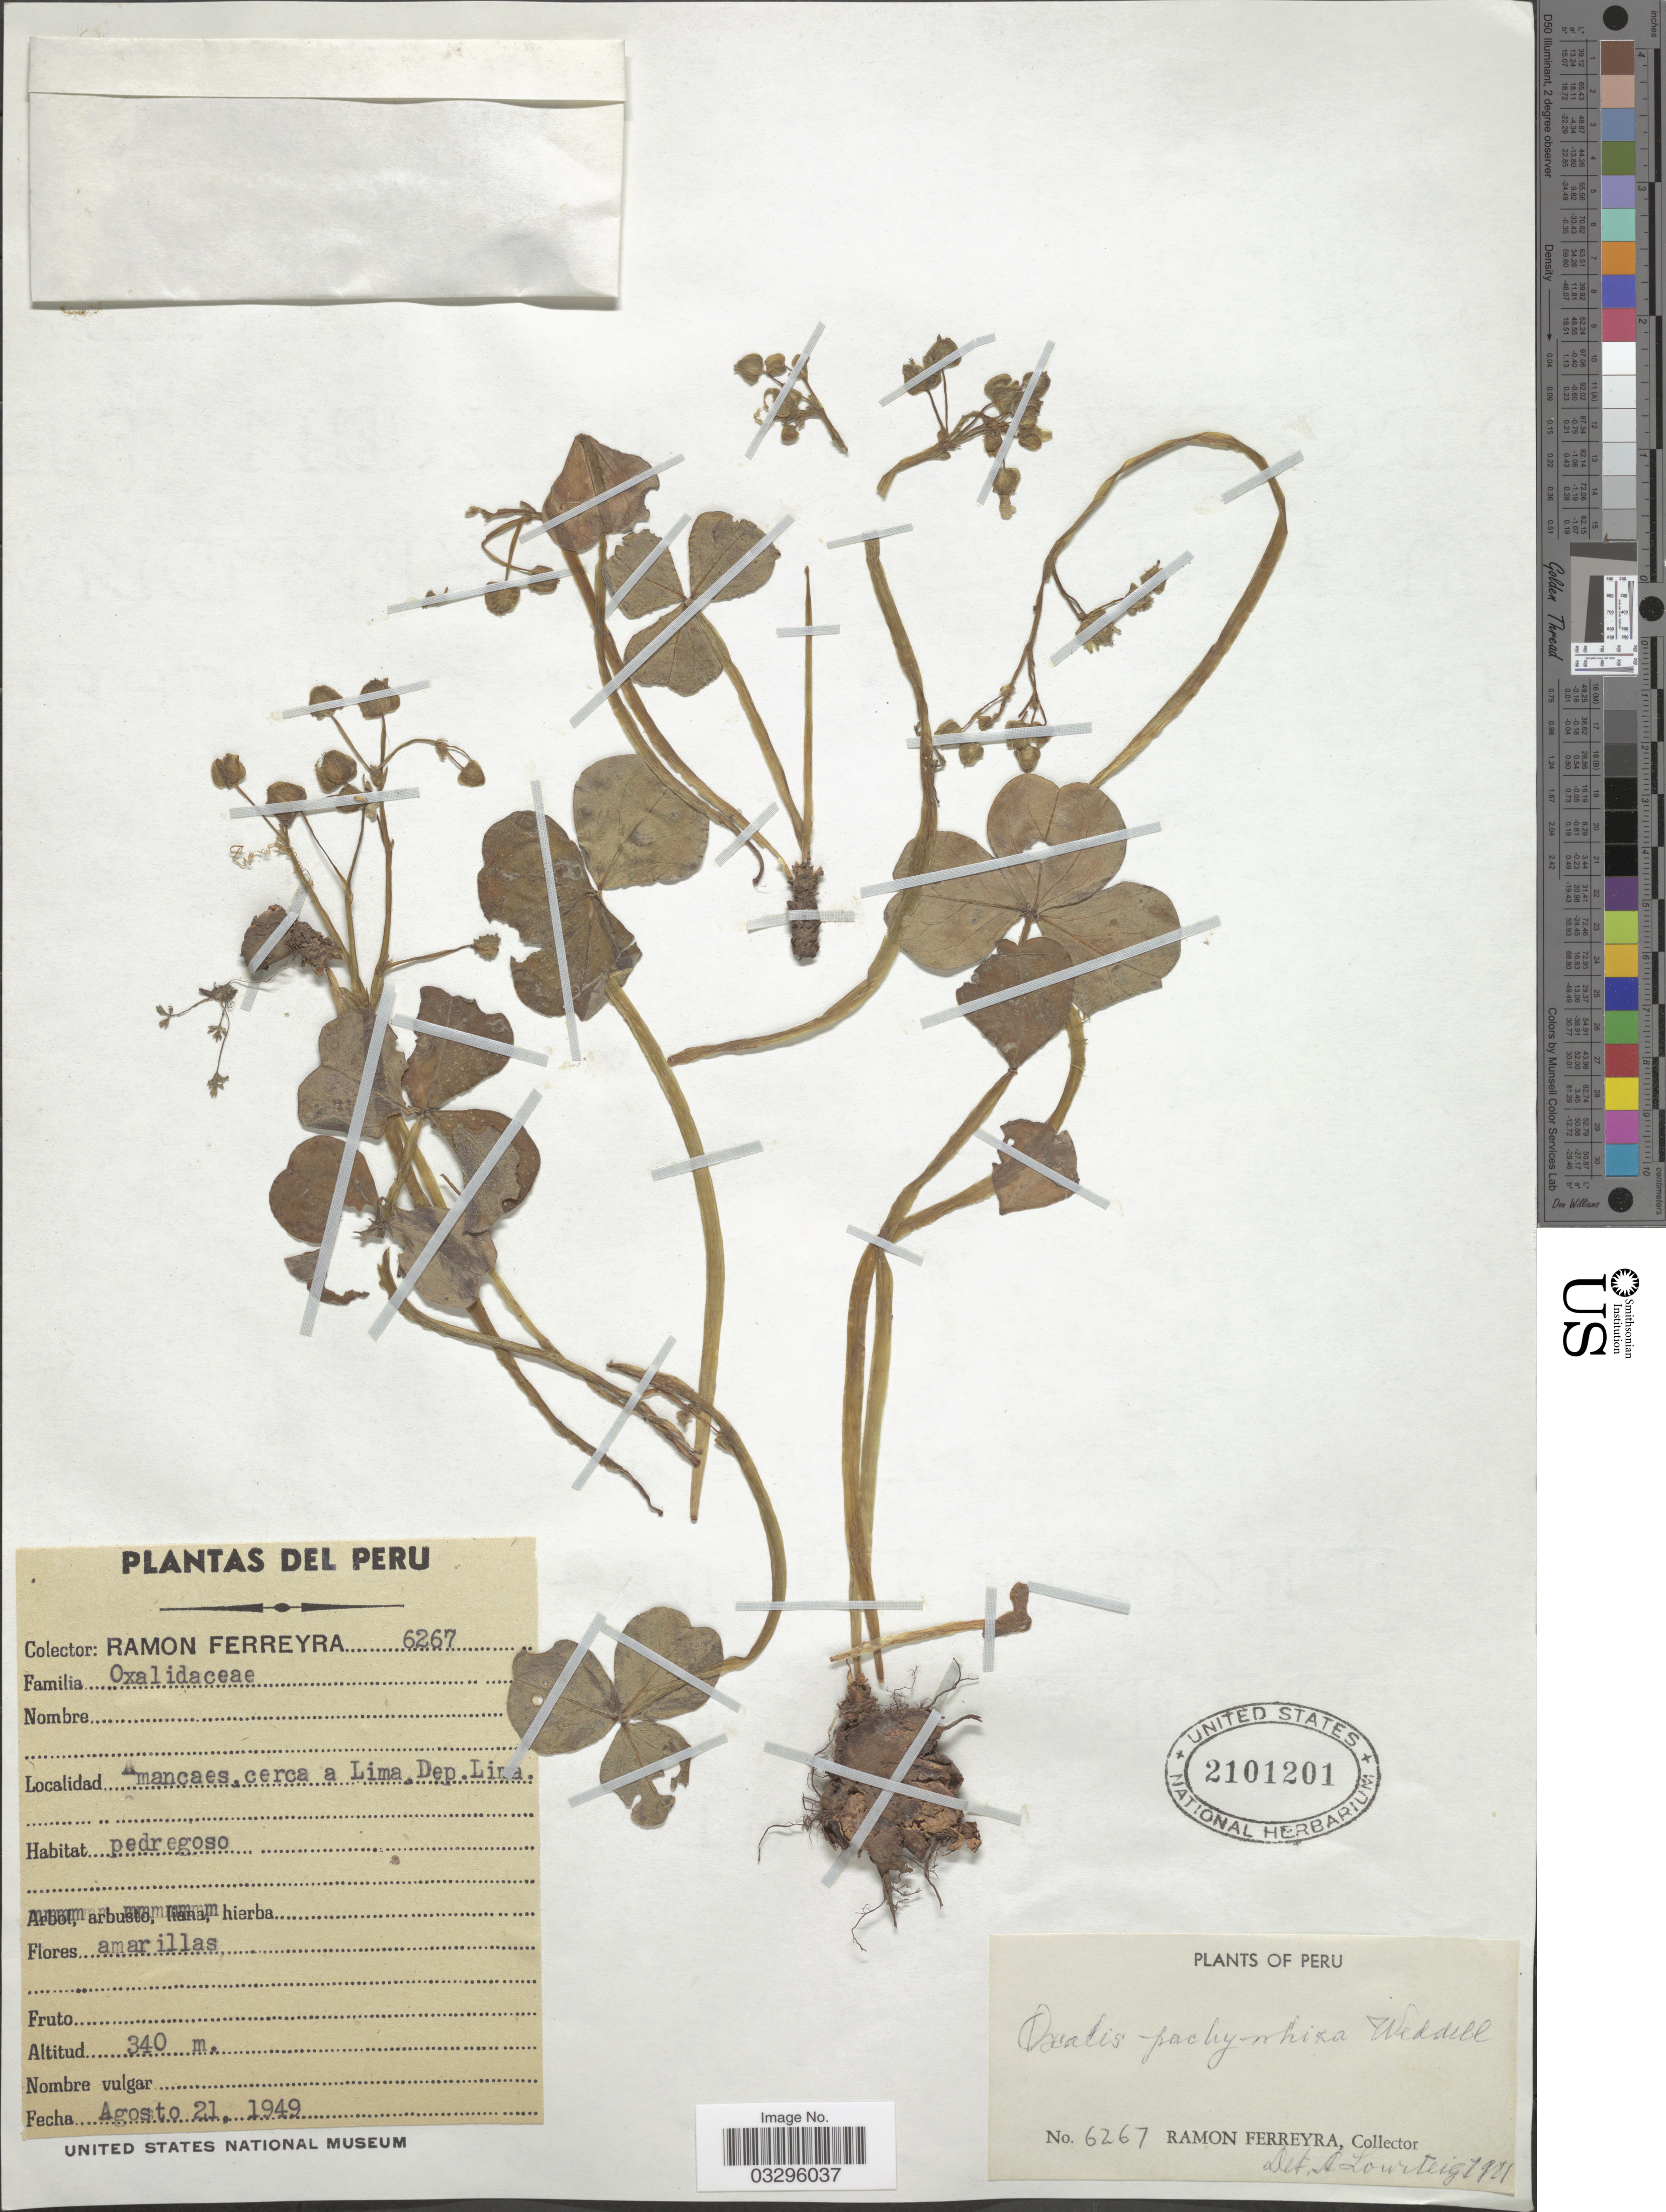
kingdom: Plantae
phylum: Tracheophyta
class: Magnoliopsida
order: Oxalidales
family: Oxalidaceae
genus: Oxalis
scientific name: Oxalis pachyrrhiza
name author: Wedd.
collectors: R. A. Ferreyra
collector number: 6267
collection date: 1949-08-21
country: Peru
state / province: Lima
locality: Amancaes, cerca a Lima. Dep. Lima.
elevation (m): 340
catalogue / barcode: US 2101201